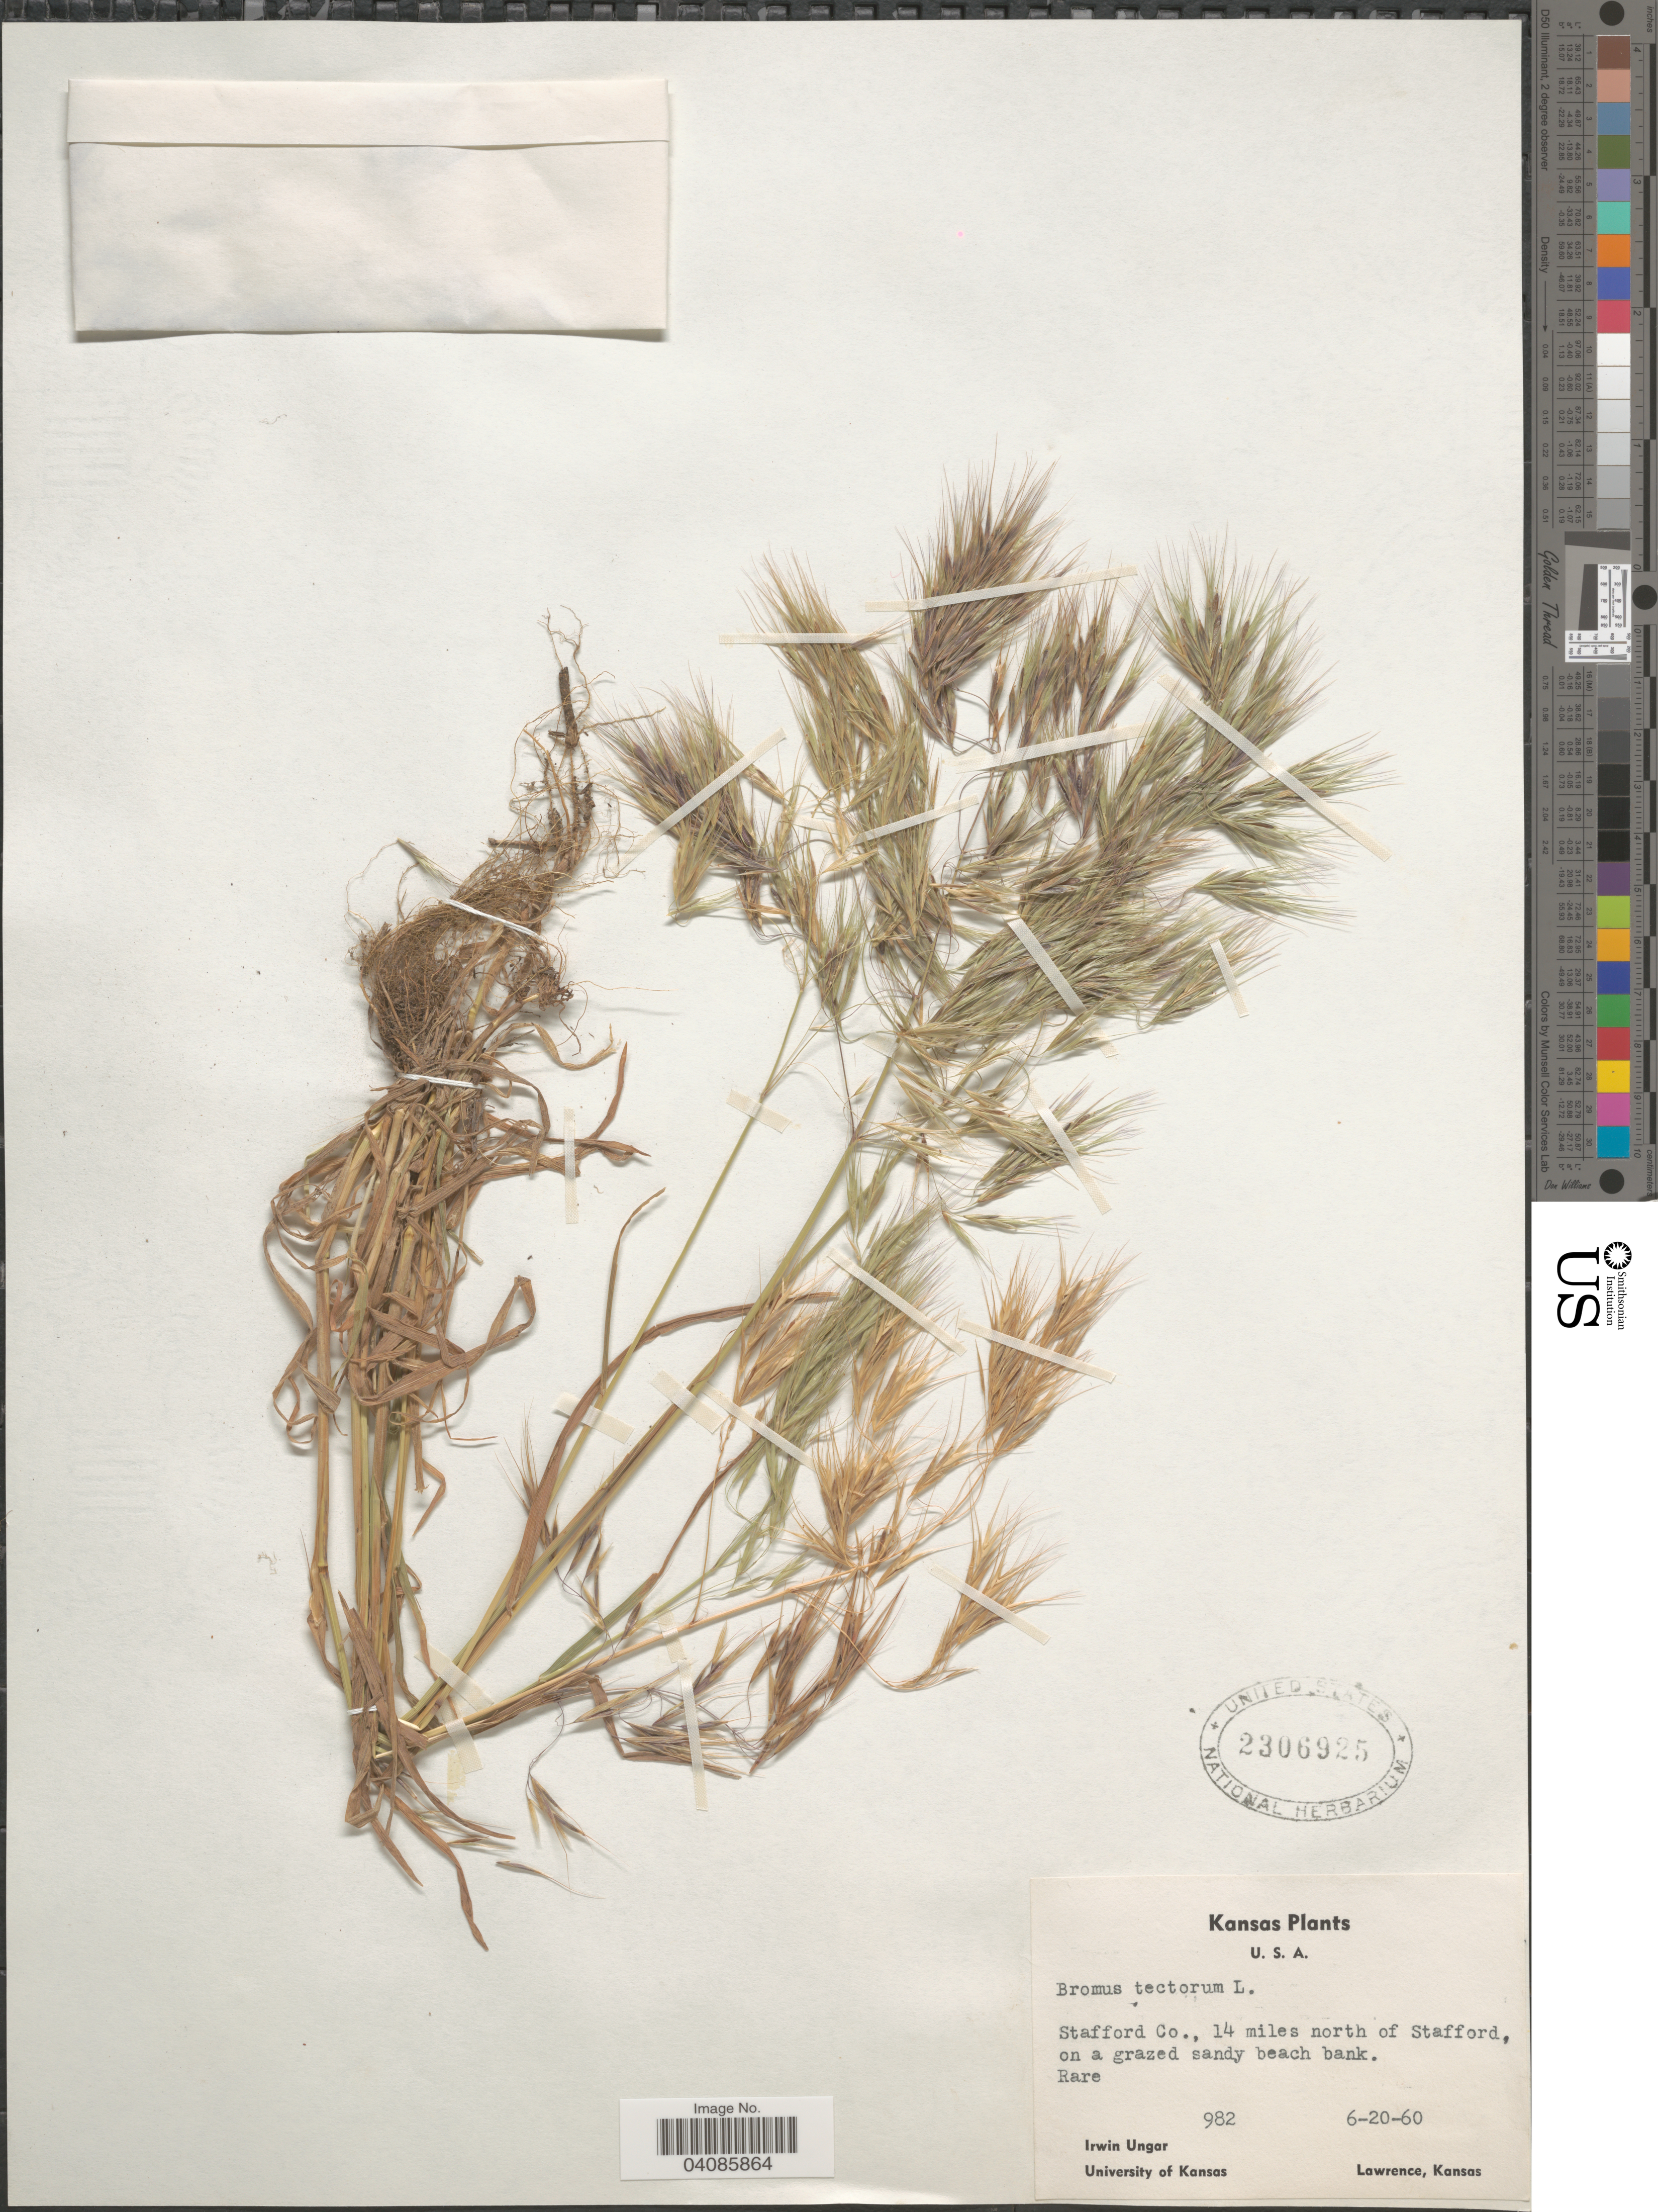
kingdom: Plantae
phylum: Tracheophyta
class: Liliopsida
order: Poales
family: Poaceae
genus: Bromus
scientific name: Bromus tectorum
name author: L.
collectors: I. Ungar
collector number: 982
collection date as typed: Transcribed d/m/y: 20/6/60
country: United States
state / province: Kansas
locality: Stafford Co., 14 miles north of Stafford, on a grazed sandy beach bank.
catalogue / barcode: US 2306925